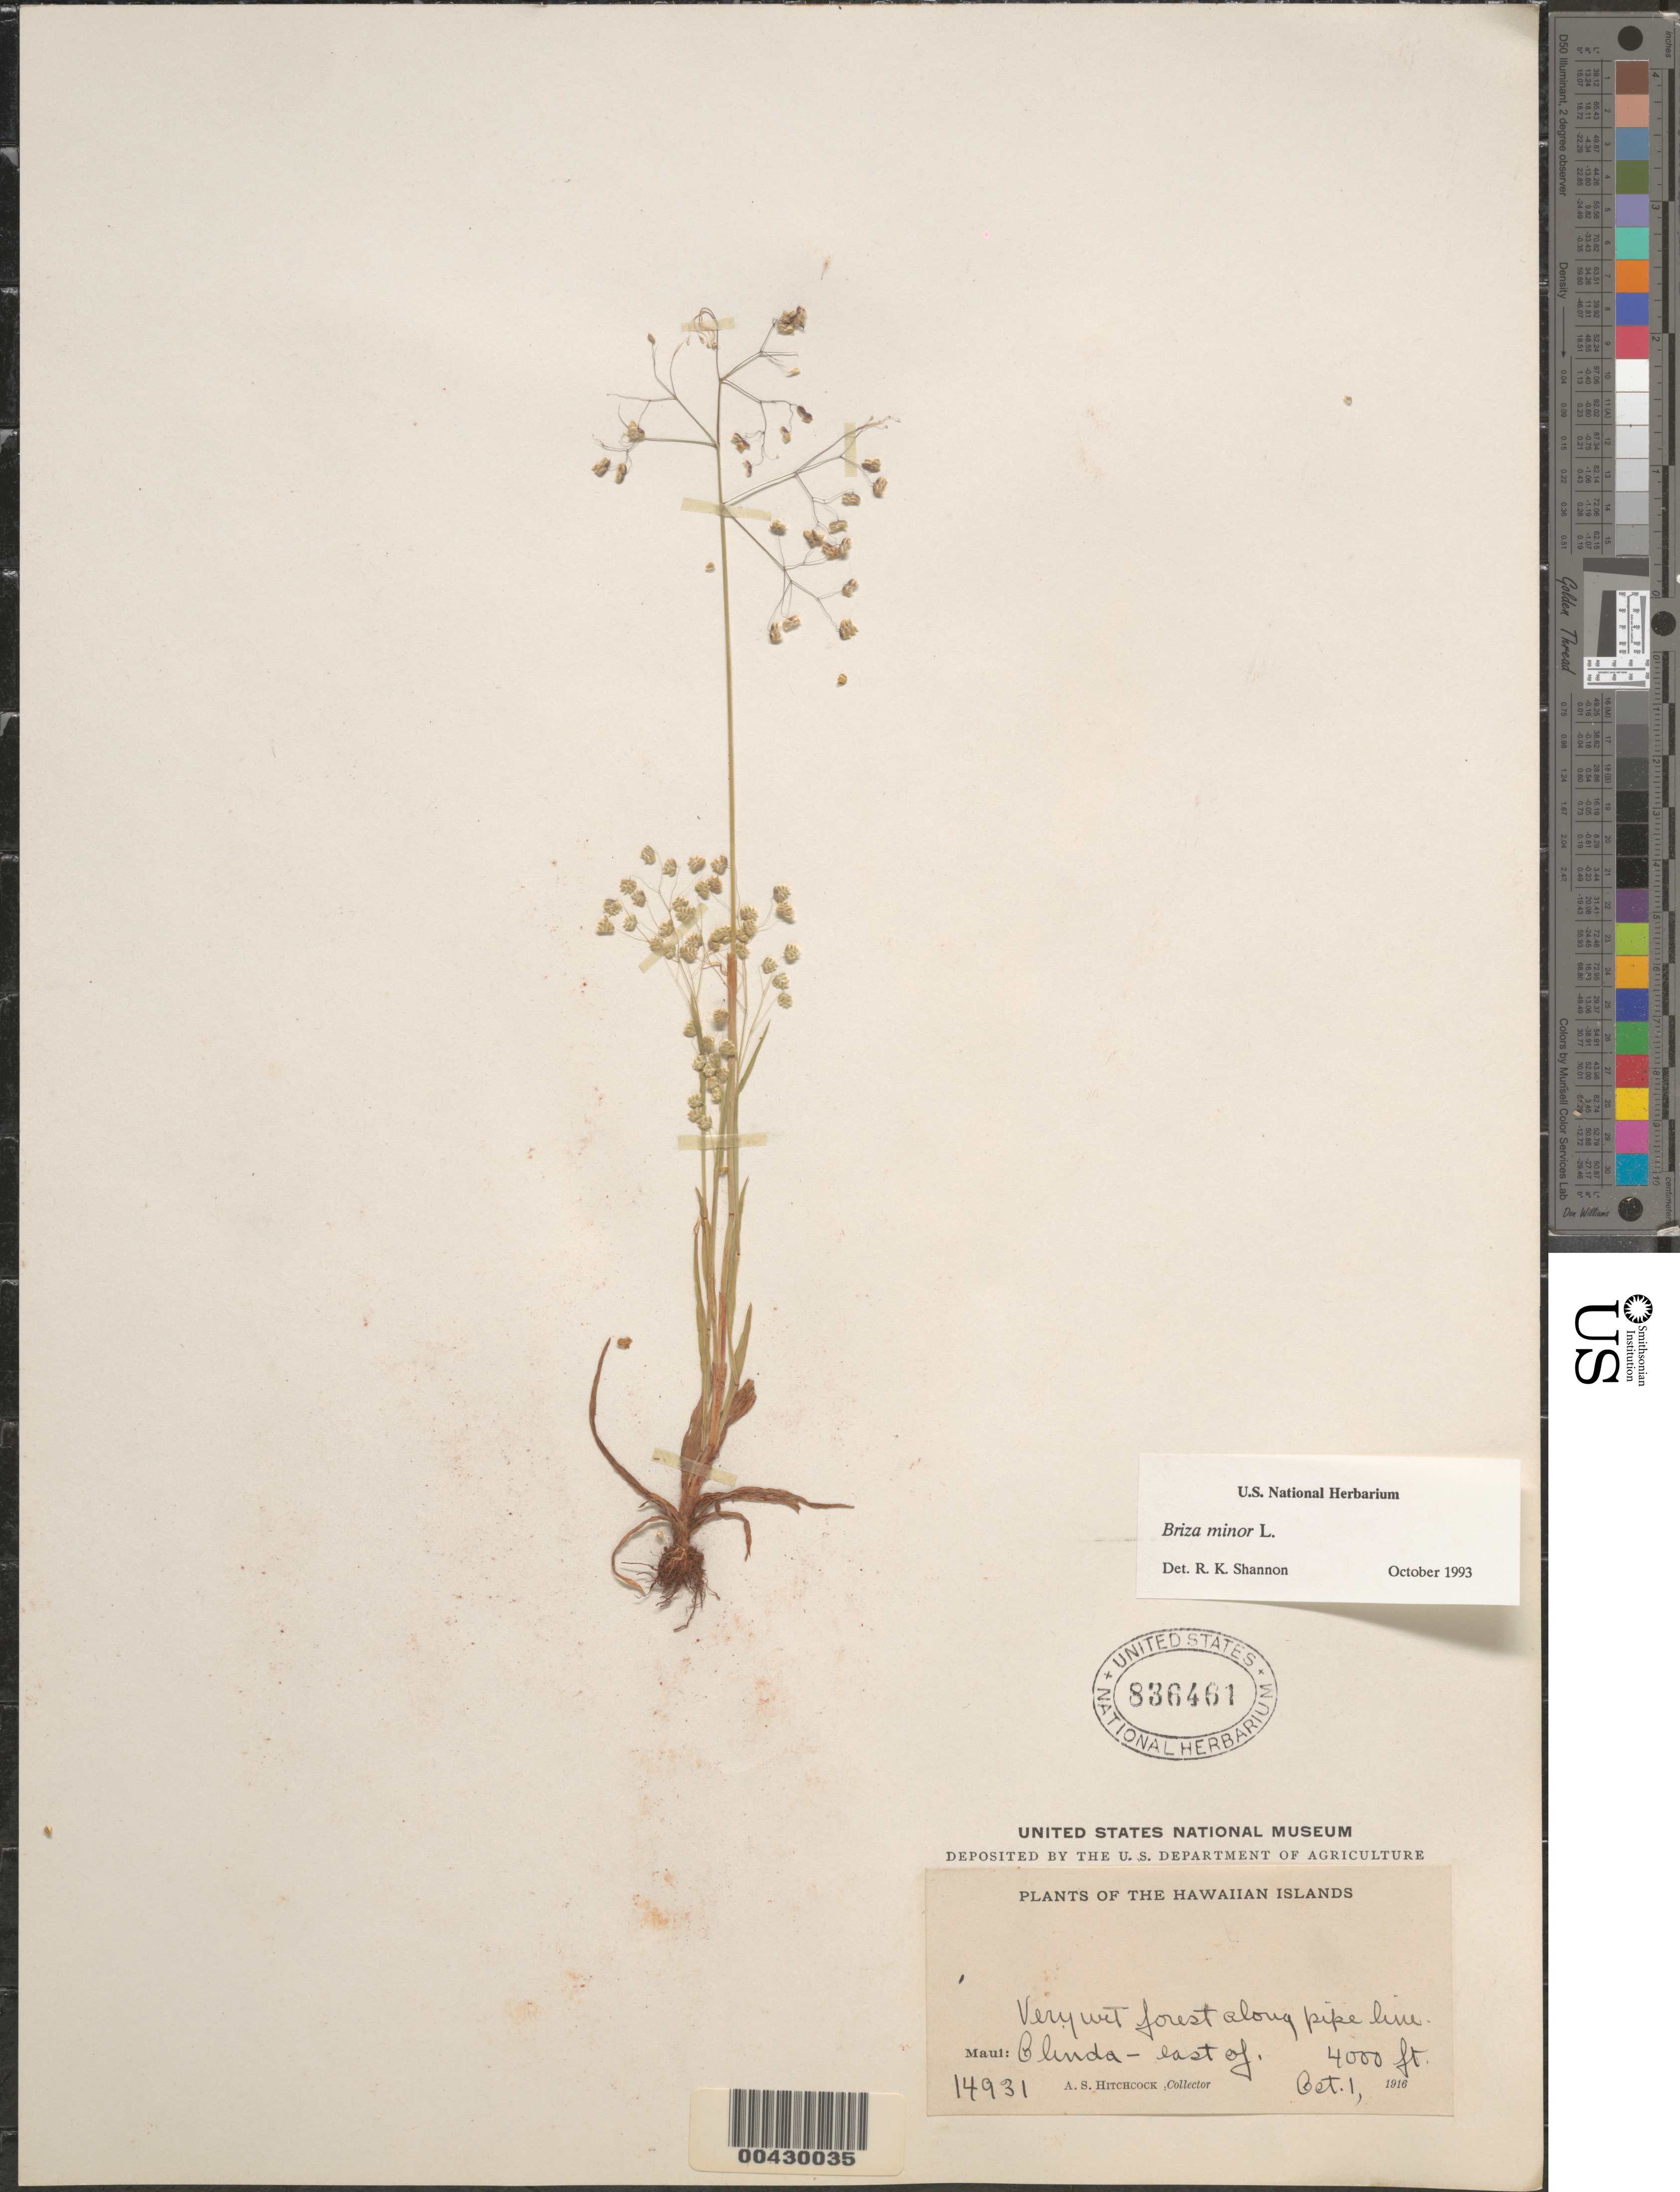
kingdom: Plantae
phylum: Tracheophyta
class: Liliopsida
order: Poales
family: Poaceae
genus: Briza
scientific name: Briza minor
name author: L.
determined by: Shannon, R. K., (UNITED STATES)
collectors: A. S. Hitchcock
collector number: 14931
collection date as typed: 1 Oct 1916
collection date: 1916-10-01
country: United States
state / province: Hawaii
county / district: Maui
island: Maui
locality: Olinda - east of. Along pipe line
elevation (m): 1219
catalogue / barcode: US 836461